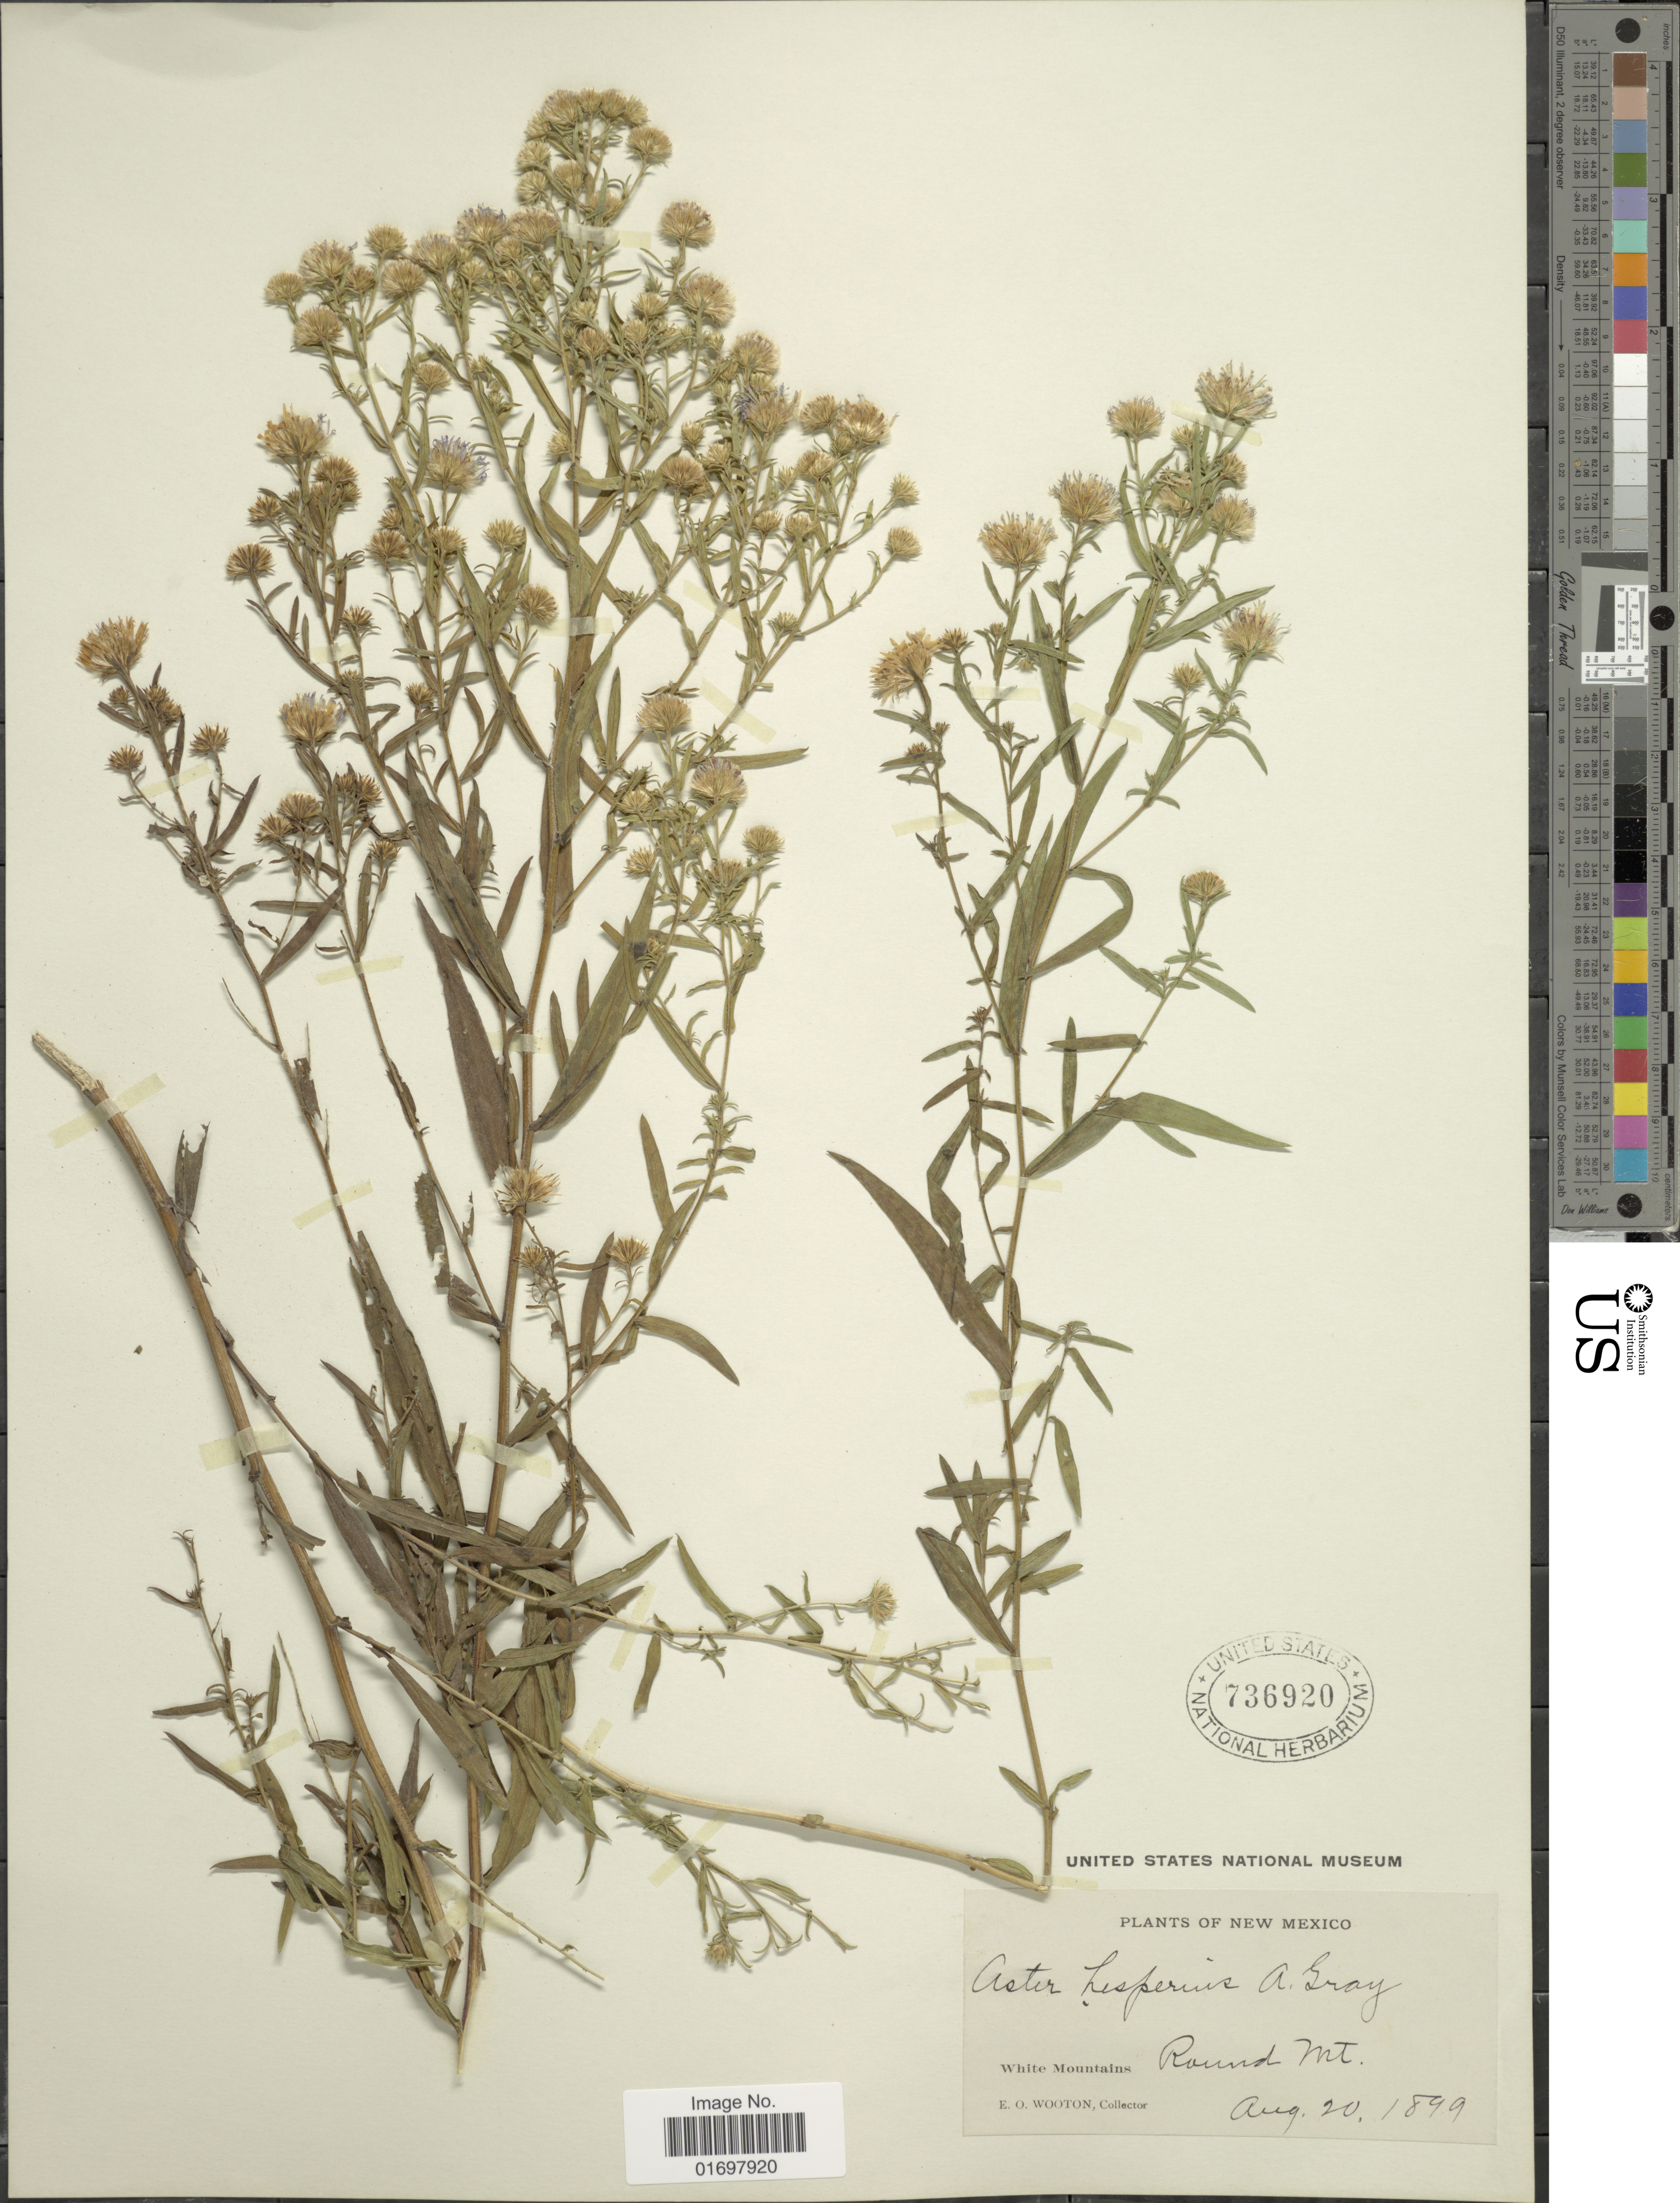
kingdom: Plantae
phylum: Tracheophyta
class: Magnoliopsida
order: Asterales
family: Asteraceae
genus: Symphyotrichum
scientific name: Symphyotrichum lanceolatum var. hesperium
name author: (A. Gray) G.L. Nesom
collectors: E. O. Wooton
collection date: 1899-08-20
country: United States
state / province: New Mexico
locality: White Mountains, Round Mt.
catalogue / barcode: US 736920